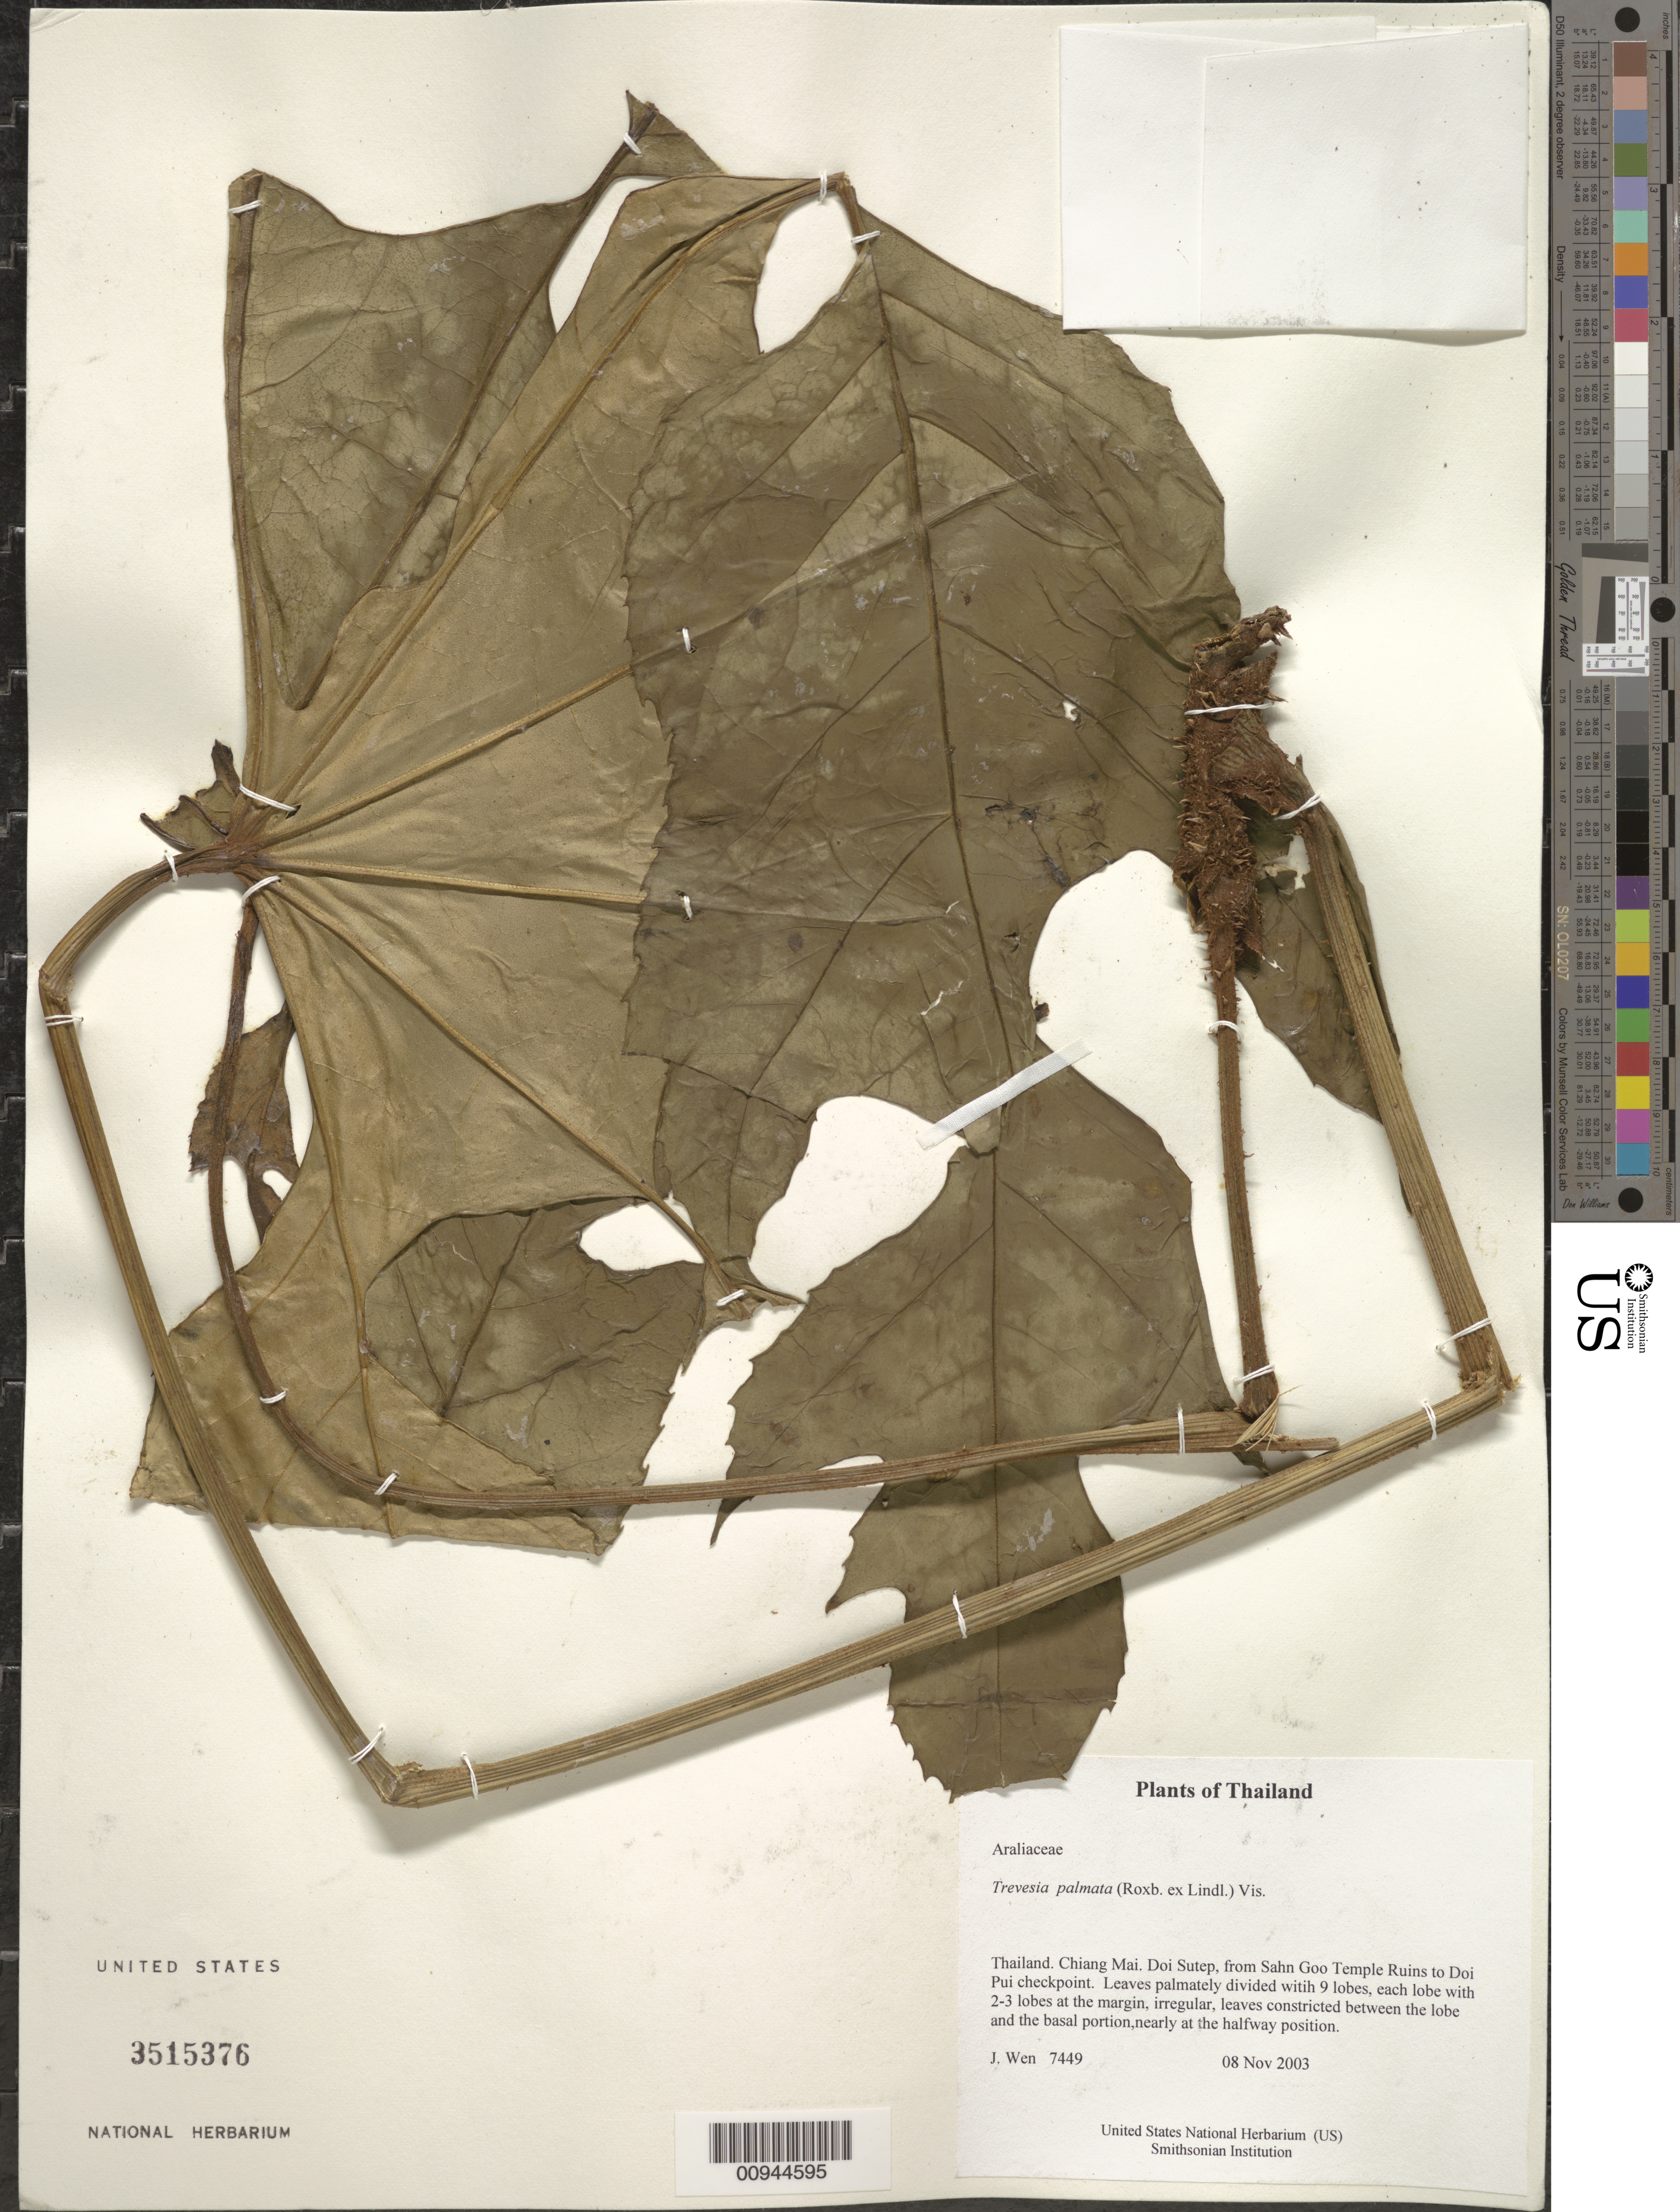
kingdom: Plantae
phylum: Tracheophyta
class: Magnoliopsida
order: Apiales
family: Araliaceae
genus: Trevesia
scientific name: Trevesia palmata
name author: (Roxb. ex Lindl.)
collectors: J. Wen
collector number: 7449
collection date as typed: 08 Nov 2003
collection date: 2003-11-08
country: Thailand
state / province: Chiang Mai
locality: Doi Sutep, from Sahn Goo Temple Ruins to Doi Pui checkpoint.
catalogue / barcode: US 3515376